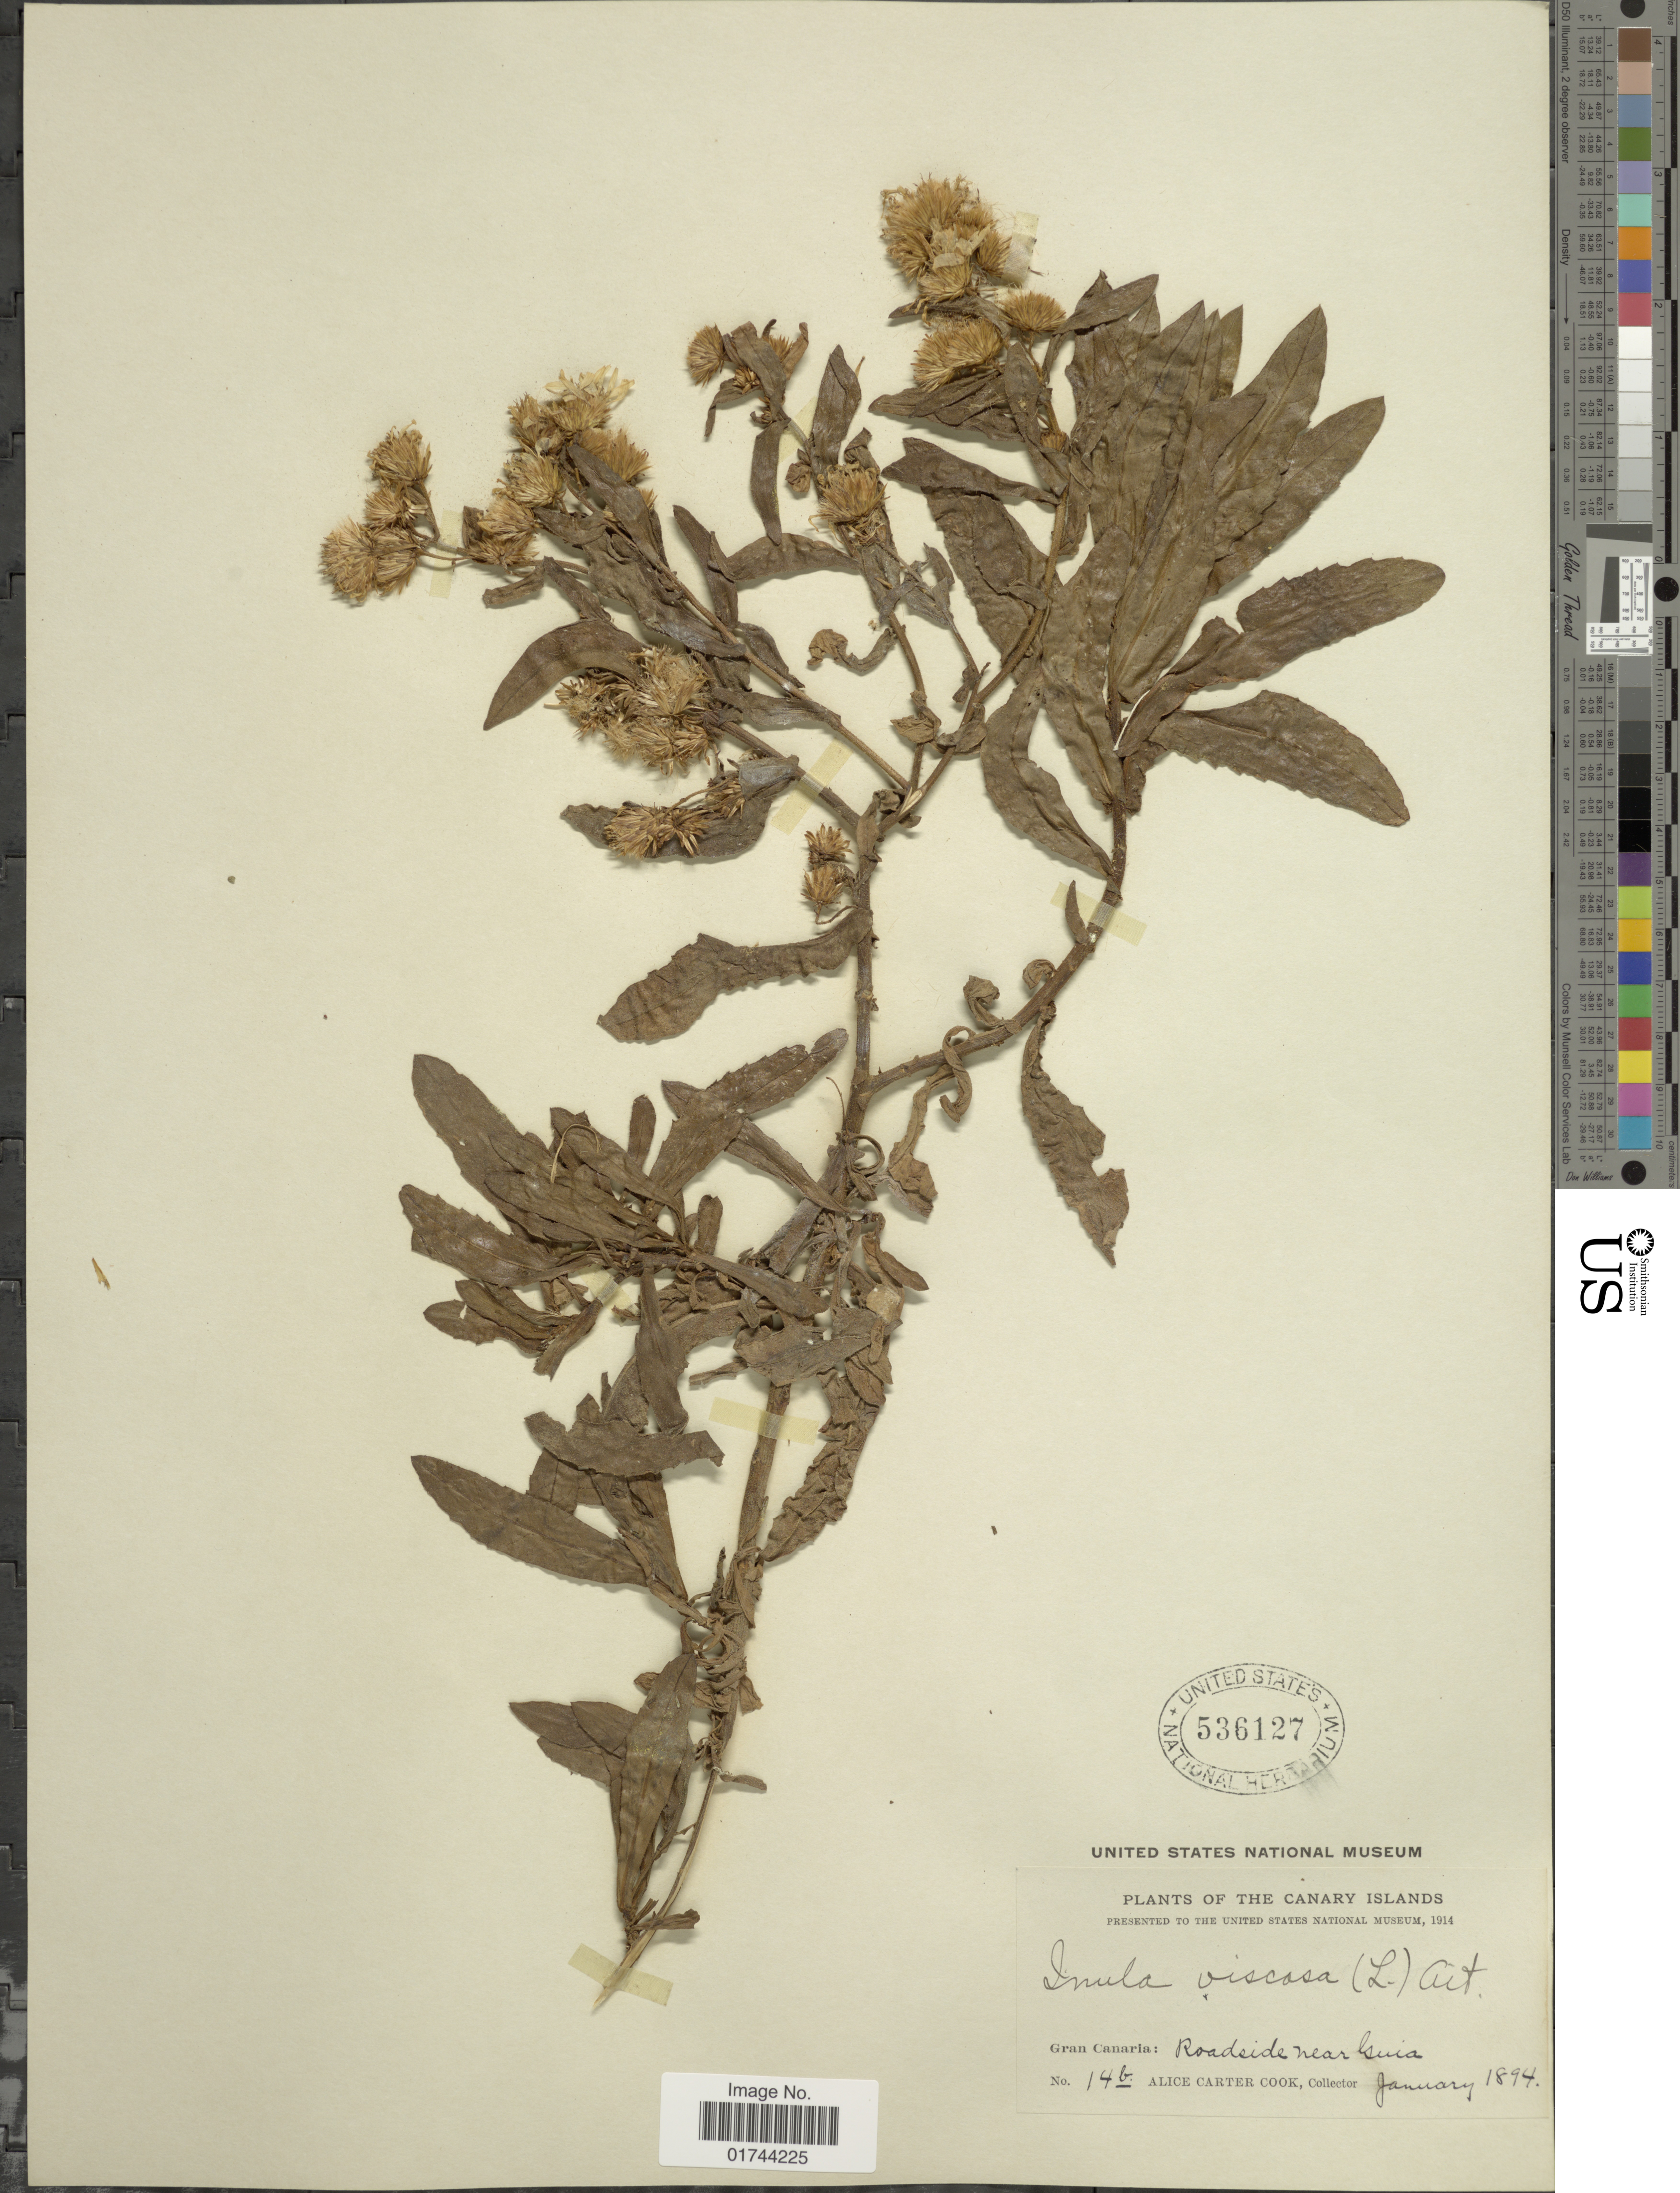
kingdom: Plantae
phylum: Tracheophyta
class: Magnoliopsida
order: Asterales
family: Asteraceae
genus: Inula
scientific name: Inula viscosa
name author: (L.) Aiton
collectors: Alice C. Cook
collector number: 14b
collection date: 1894-01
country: Spain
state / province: Canarias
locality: Canary Islands, Gran Canaria: Roadside near Guia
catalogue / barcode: US 536127